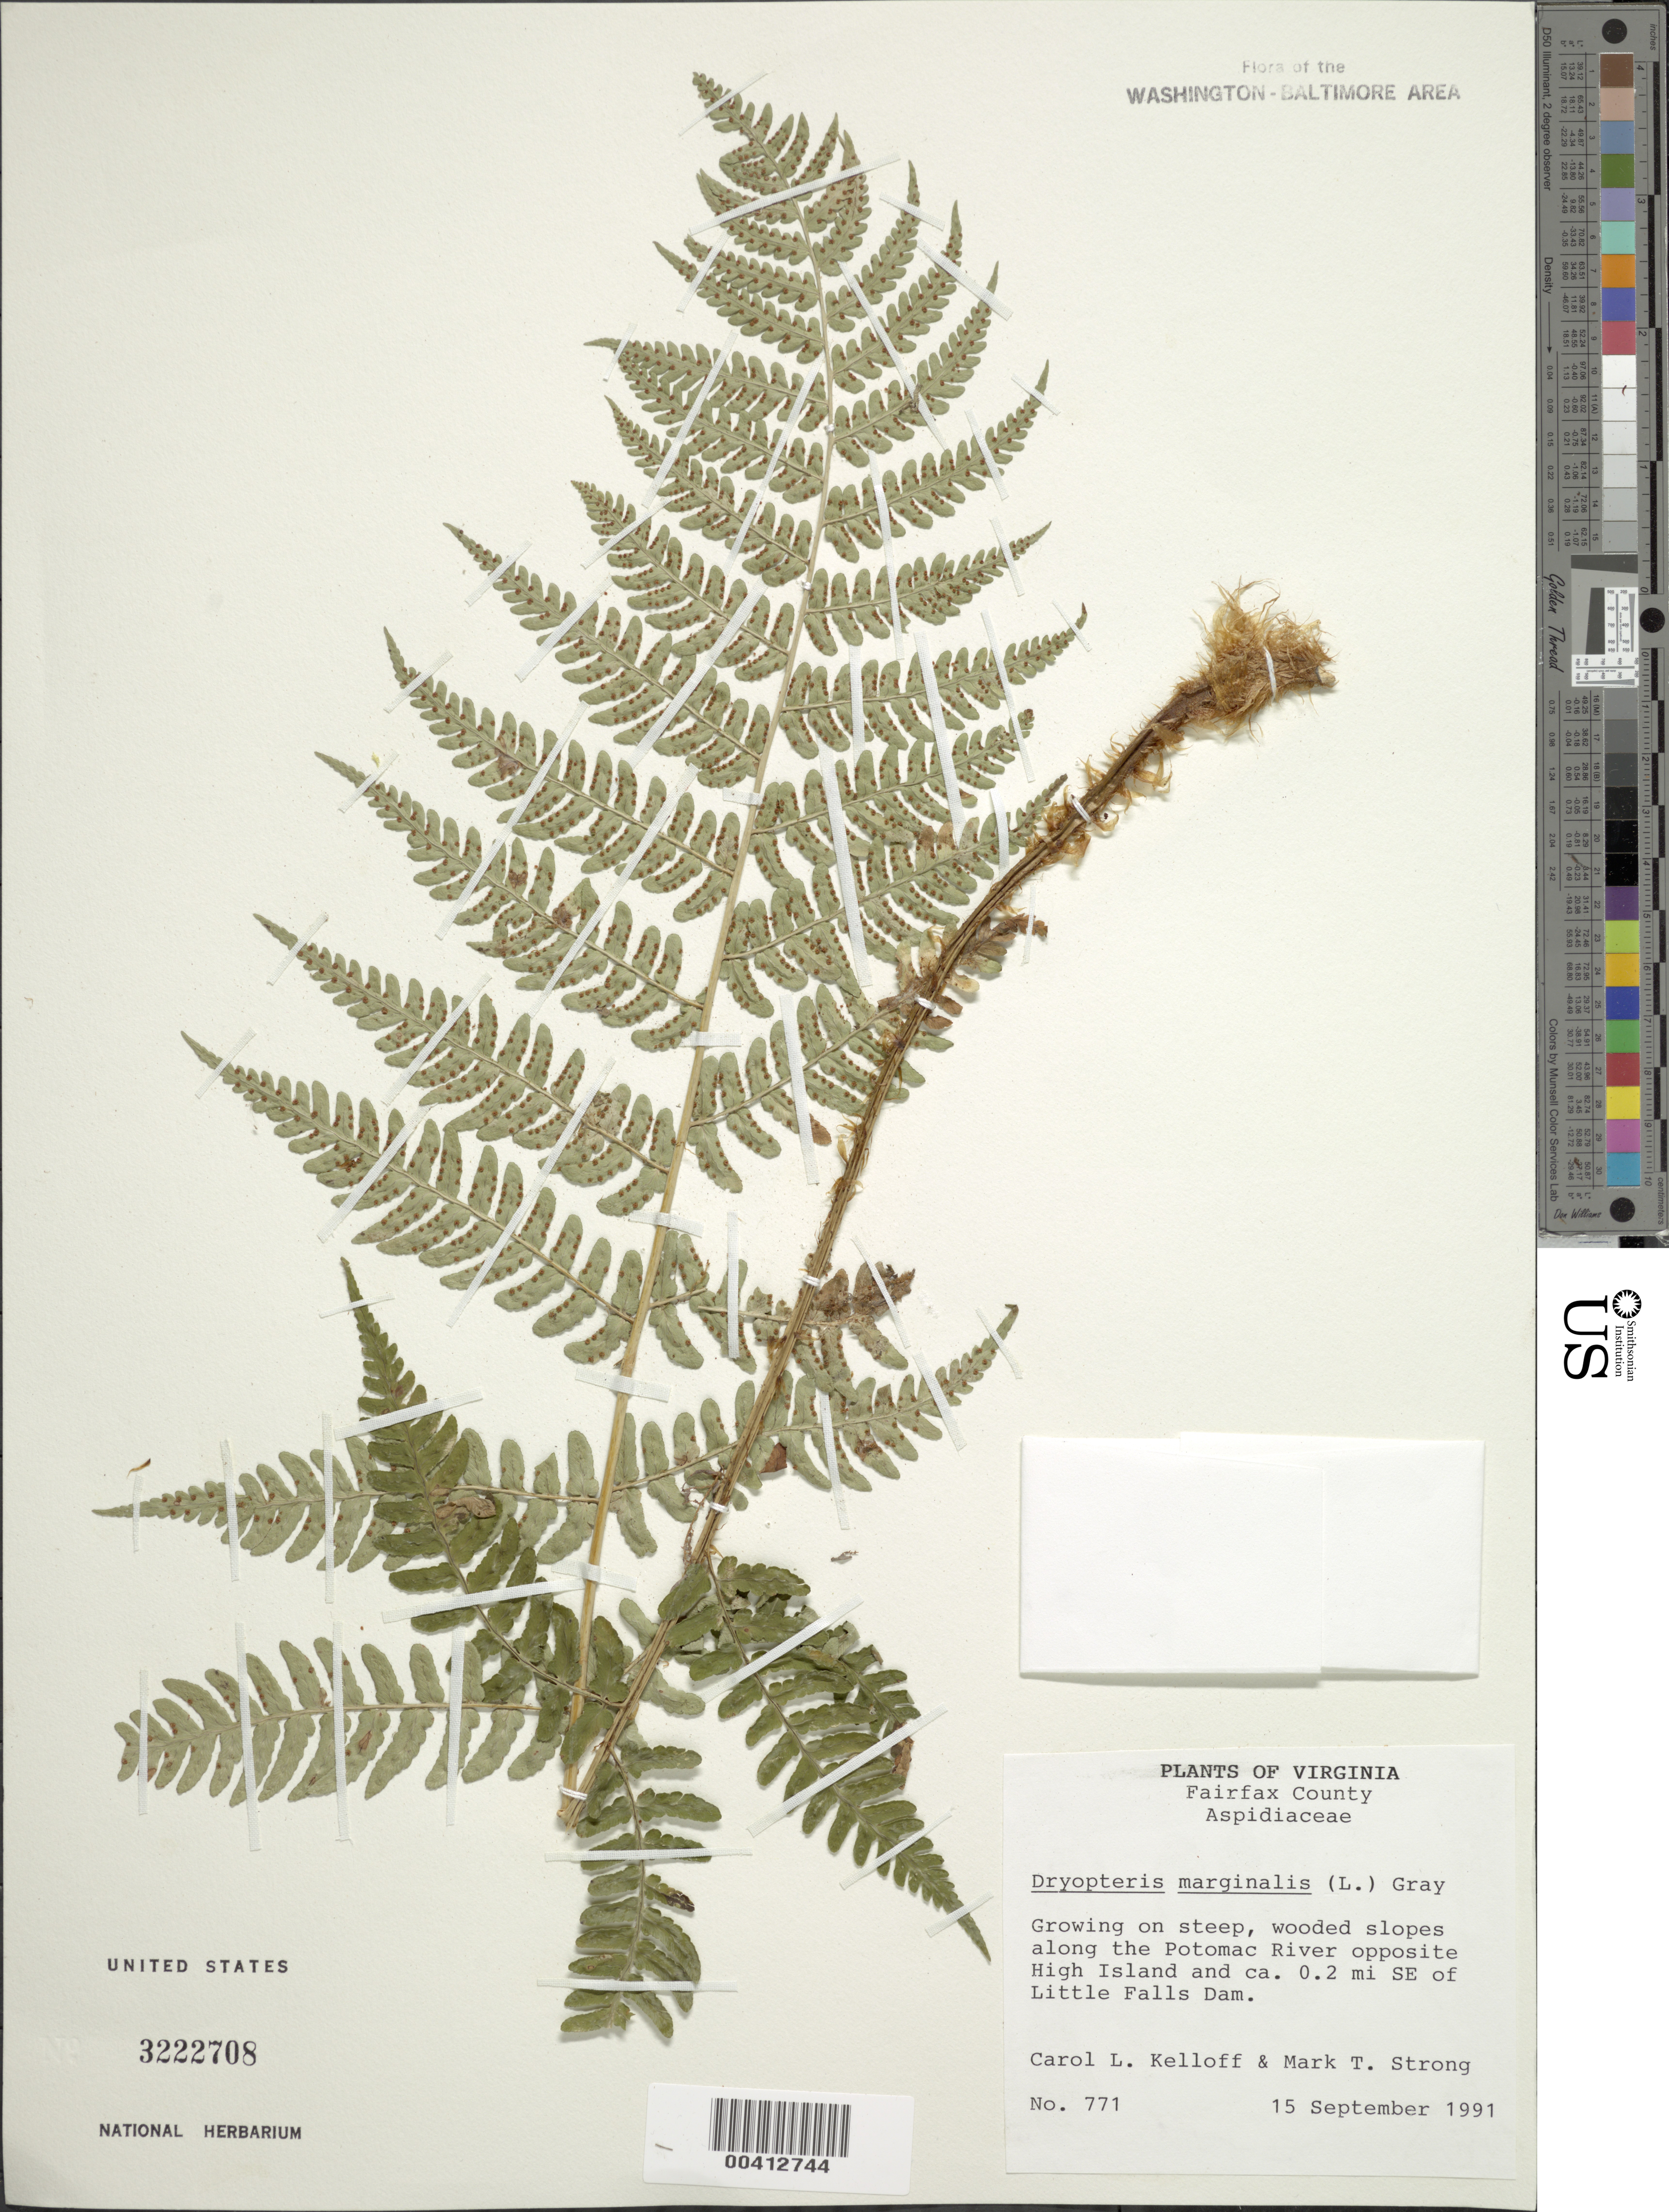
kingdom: Plantae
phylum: Tracheophyta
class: Polypodiopsida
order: Polypodiales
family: Dryopteridaceae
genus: Dryopteris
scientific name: Dryopteris marginalis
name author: (L.) A. Gray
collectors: C. L. Kelloff & M. T. Strong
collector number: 771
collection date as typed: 15 Sep 1991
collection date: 1991-09-15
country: United States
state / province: Virginia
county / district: Fairfax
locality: SE of Little Falls Dam, opposite High Island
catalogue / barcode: US 3222708